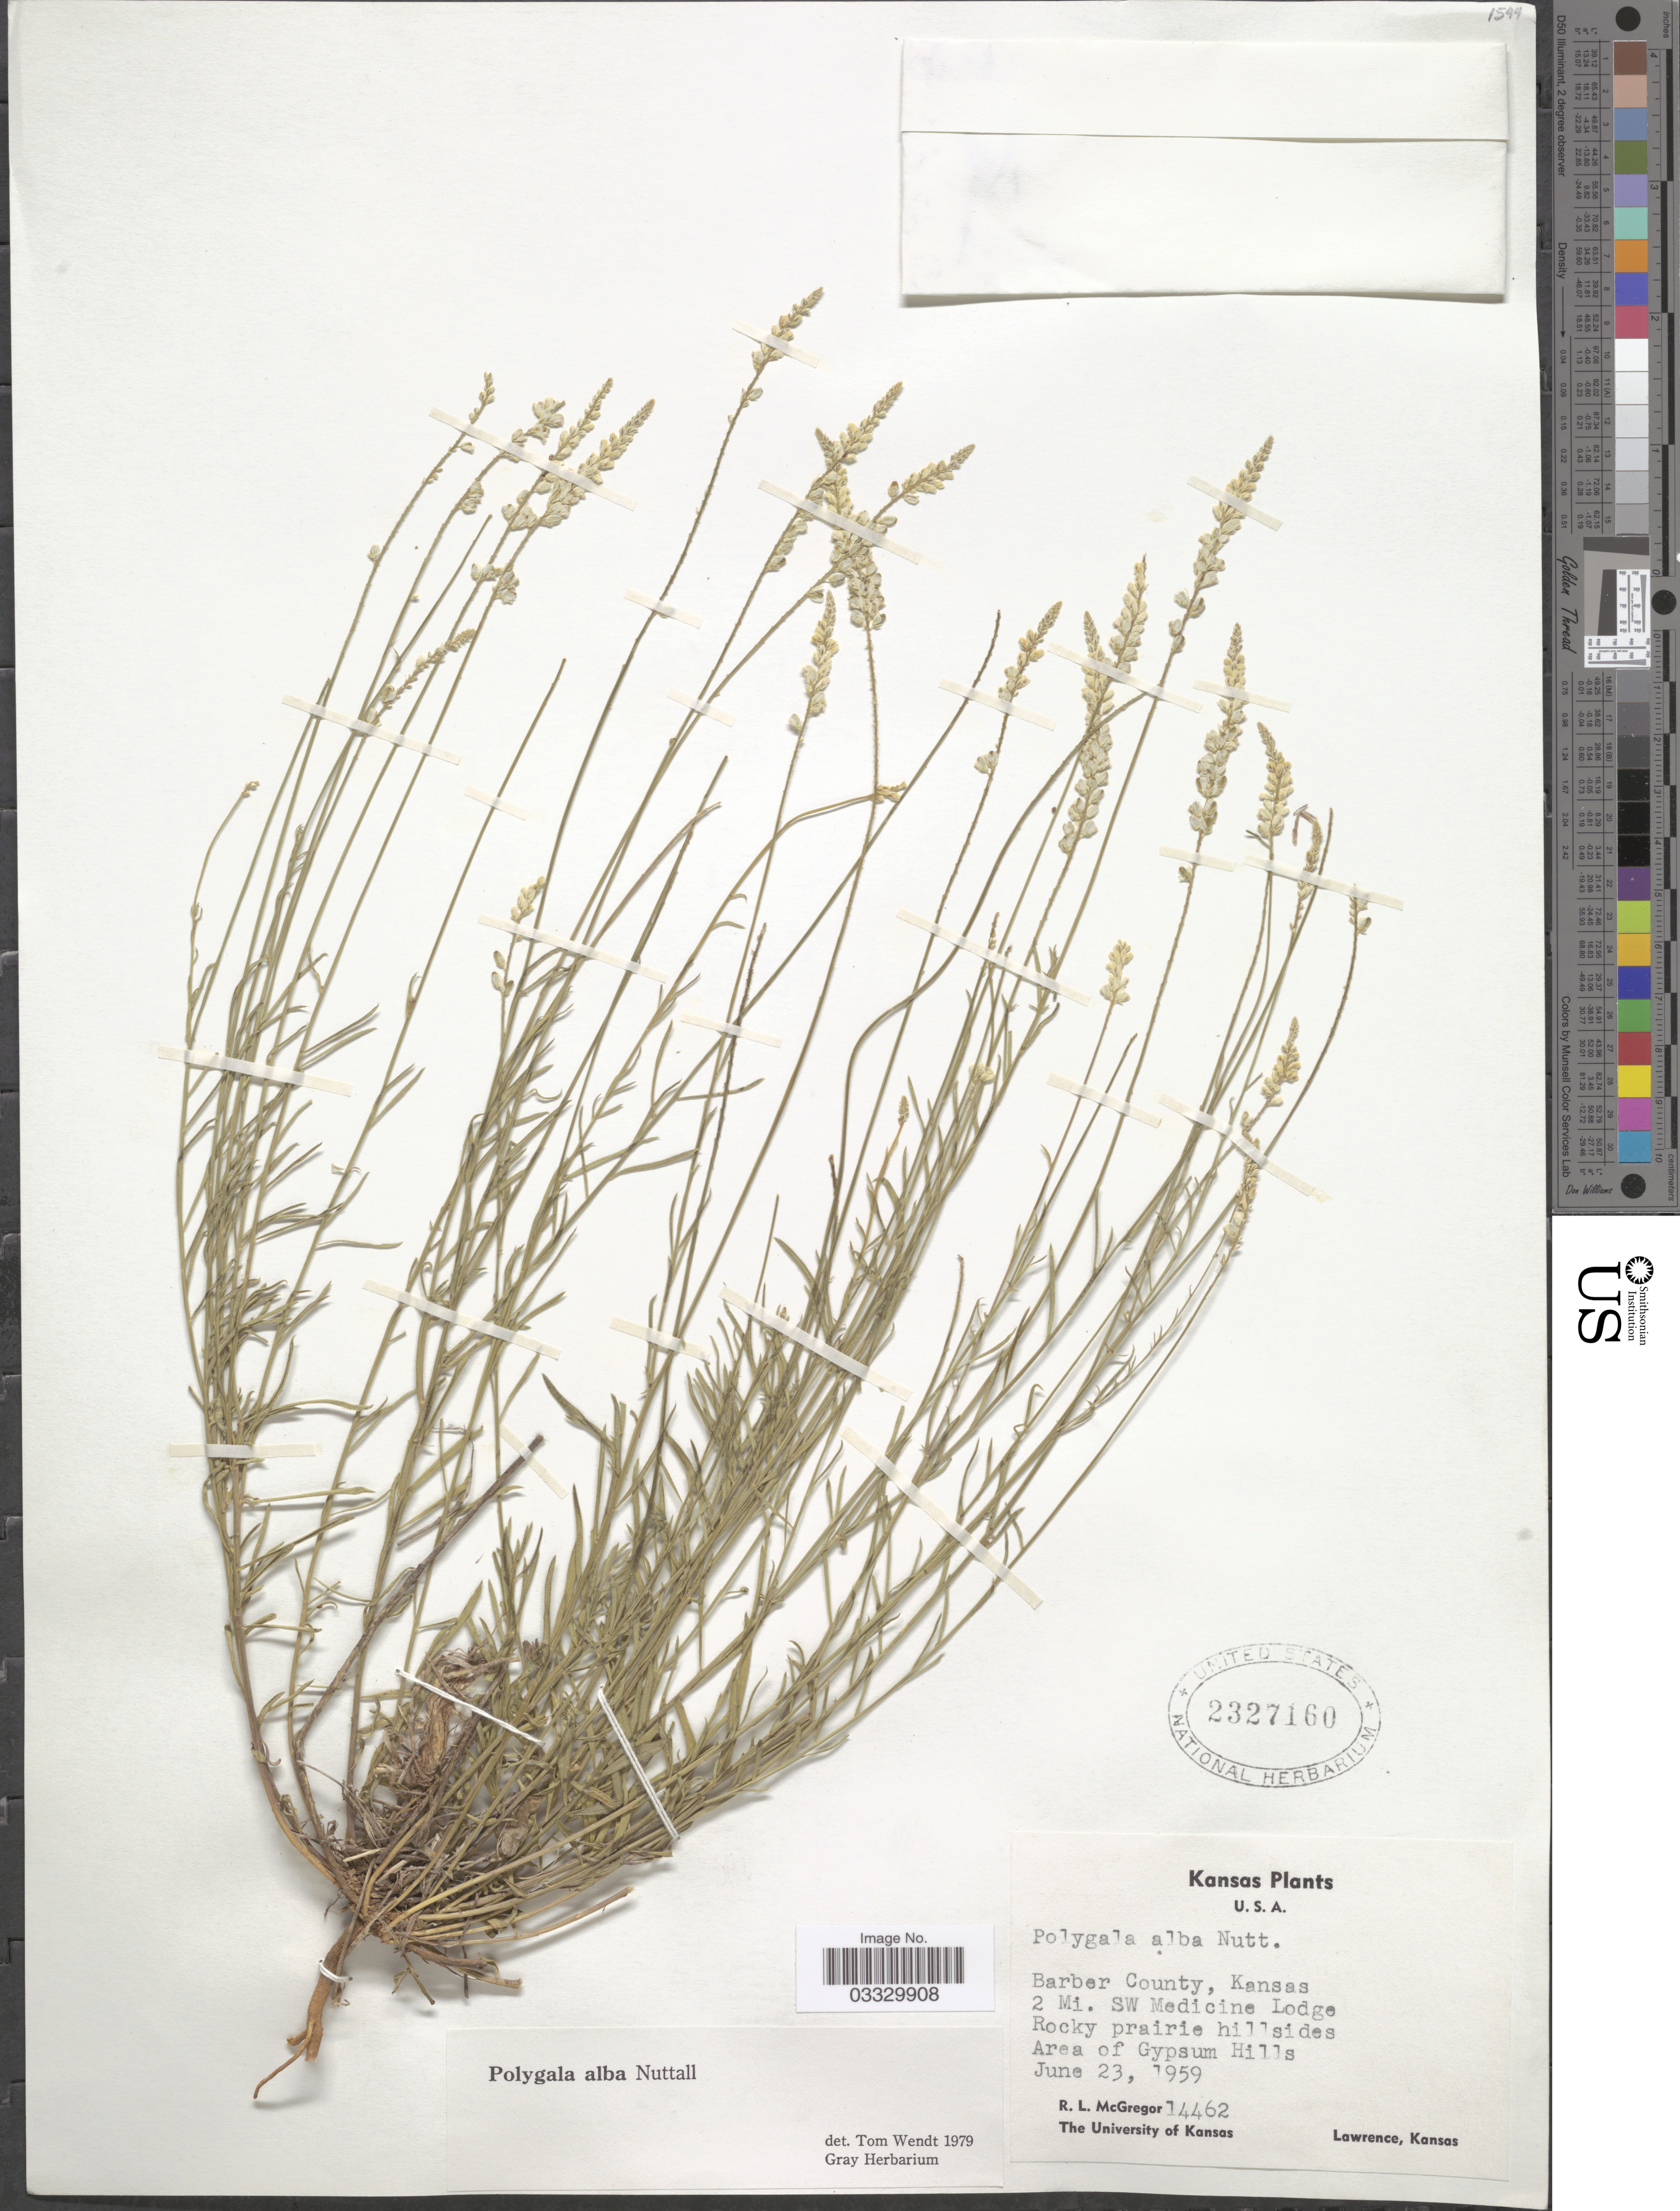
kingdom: Plantae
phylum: Tracheophyta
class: Magnoliopsida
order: Fabales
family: Polygalaceae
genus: Polygala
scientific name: Polygala alba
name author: Nutt.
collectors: R. McGregor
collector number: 14462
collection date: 1959-06-23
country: United States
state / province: Kansas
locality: Barber County, Kansas. 2 Mi. SW Medicine Lodge. Rocy prairie hillsides. Area of Gypsum Hills.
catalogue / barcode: US 2327160